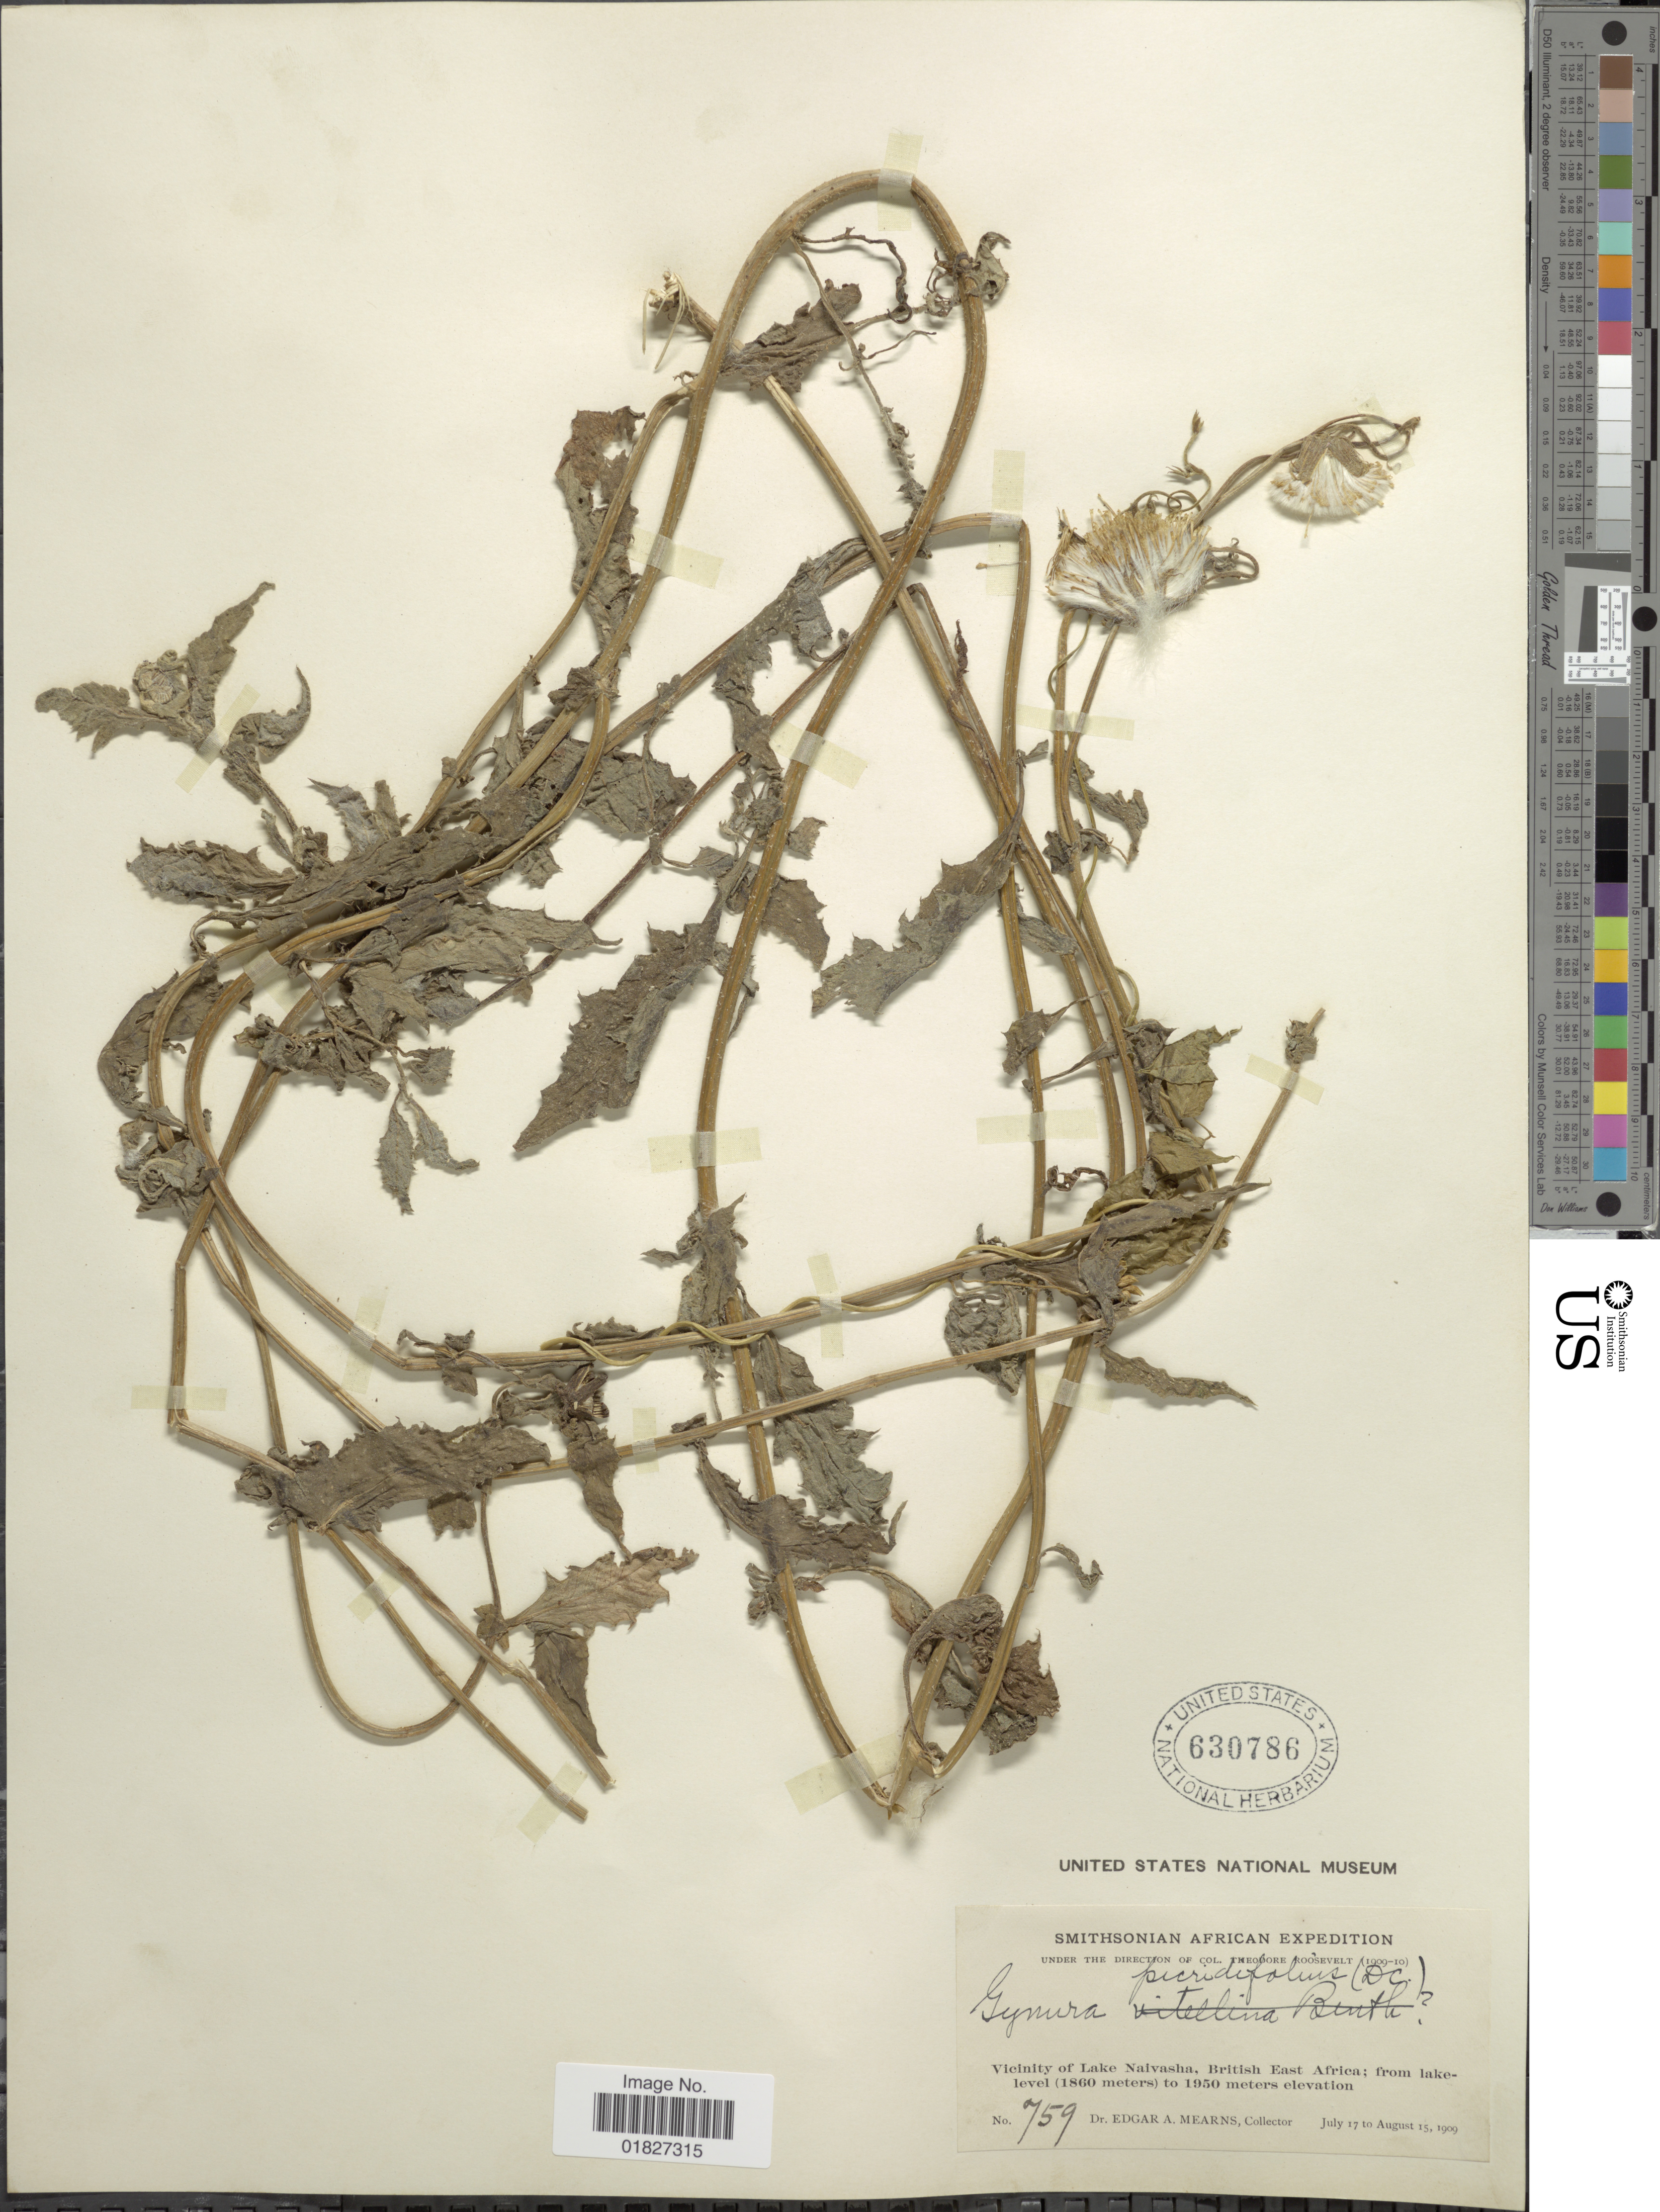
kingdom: Plantae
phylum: Tracheophyta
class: Magnoliopsida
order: Asterales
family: Asteraceae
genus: Gynura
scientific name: Gynura picridifolius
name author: DC.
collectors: E. A. Mearns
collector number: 759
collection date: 1909-07-17/1909-08-15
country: Kenya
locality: Vicinity of Lake Naivasha, British East Africa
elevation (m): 1860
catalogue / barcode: US 630786